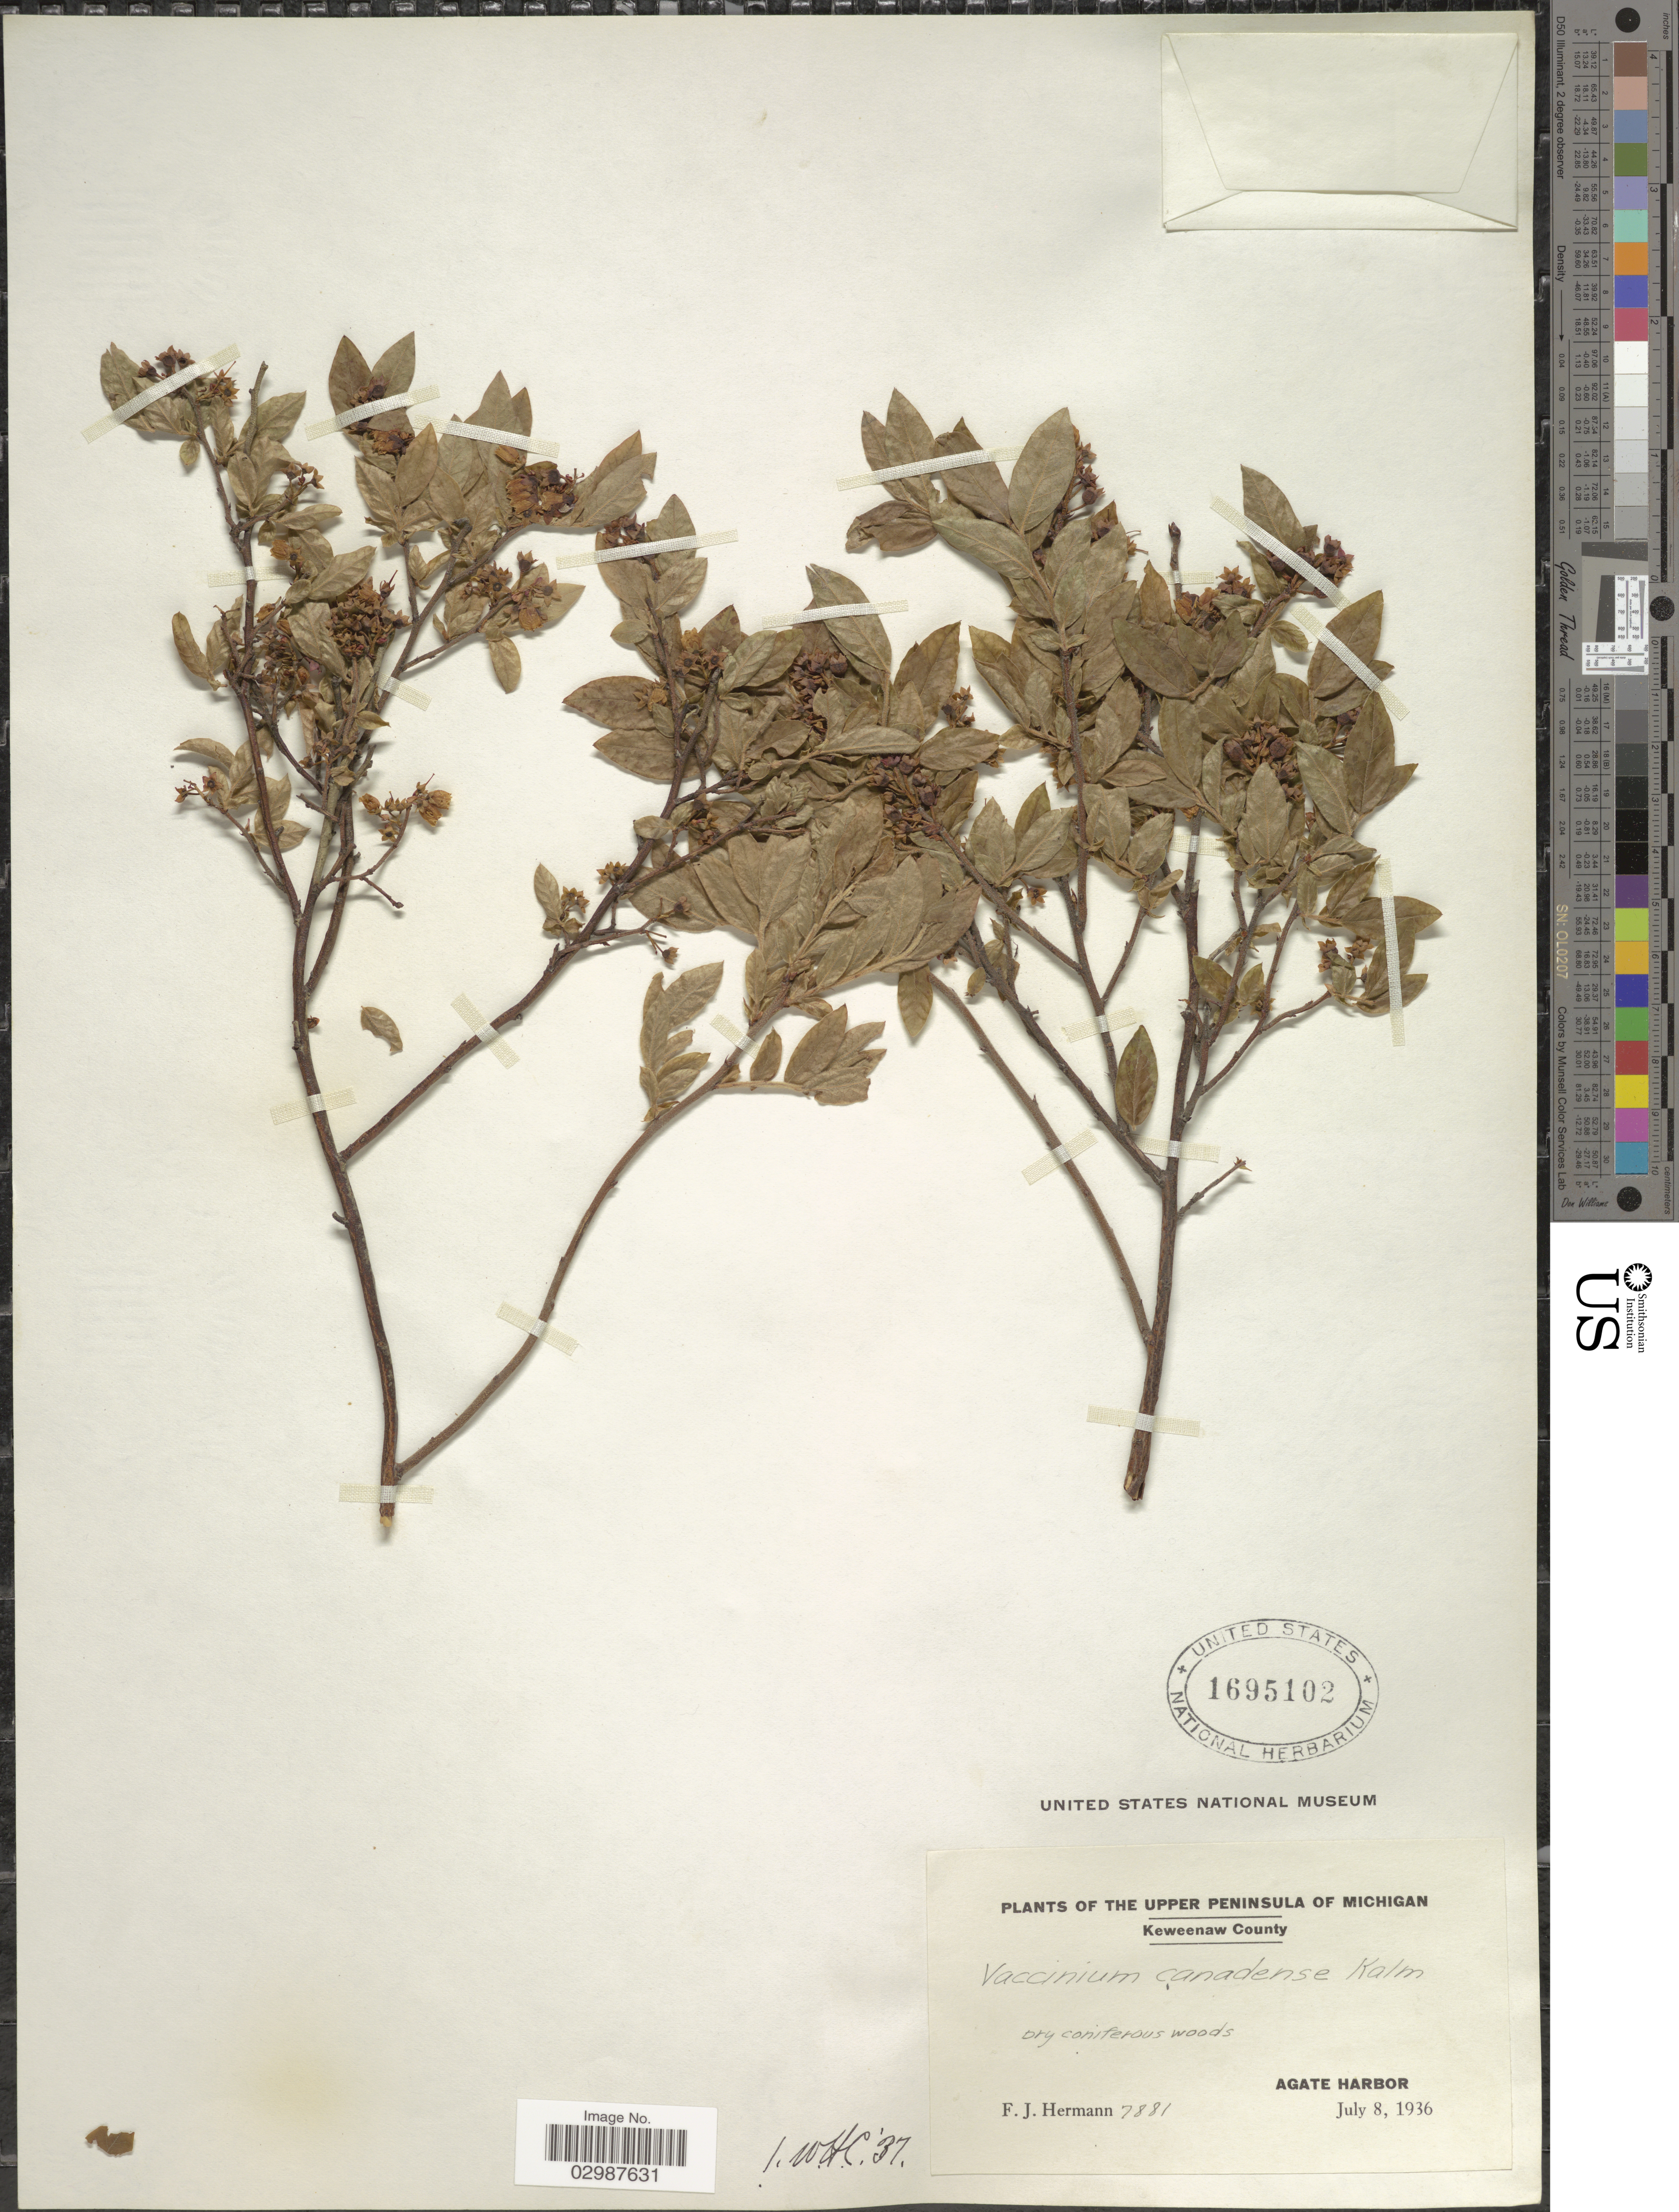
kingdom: Plantae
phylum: Tracheophyta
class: Magnoliopsida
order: Ericales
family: Ericaceae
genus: Vaccinium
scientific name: Vaccinium canadense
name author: Kalm ex Richardson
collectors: F. J. Hermann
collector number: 7881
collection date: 1936-07-08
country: United States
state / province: Michigan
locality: Upper Peninsula of Michigan. Keweenaw County. Agate Harbor.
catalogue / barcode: US 1695102